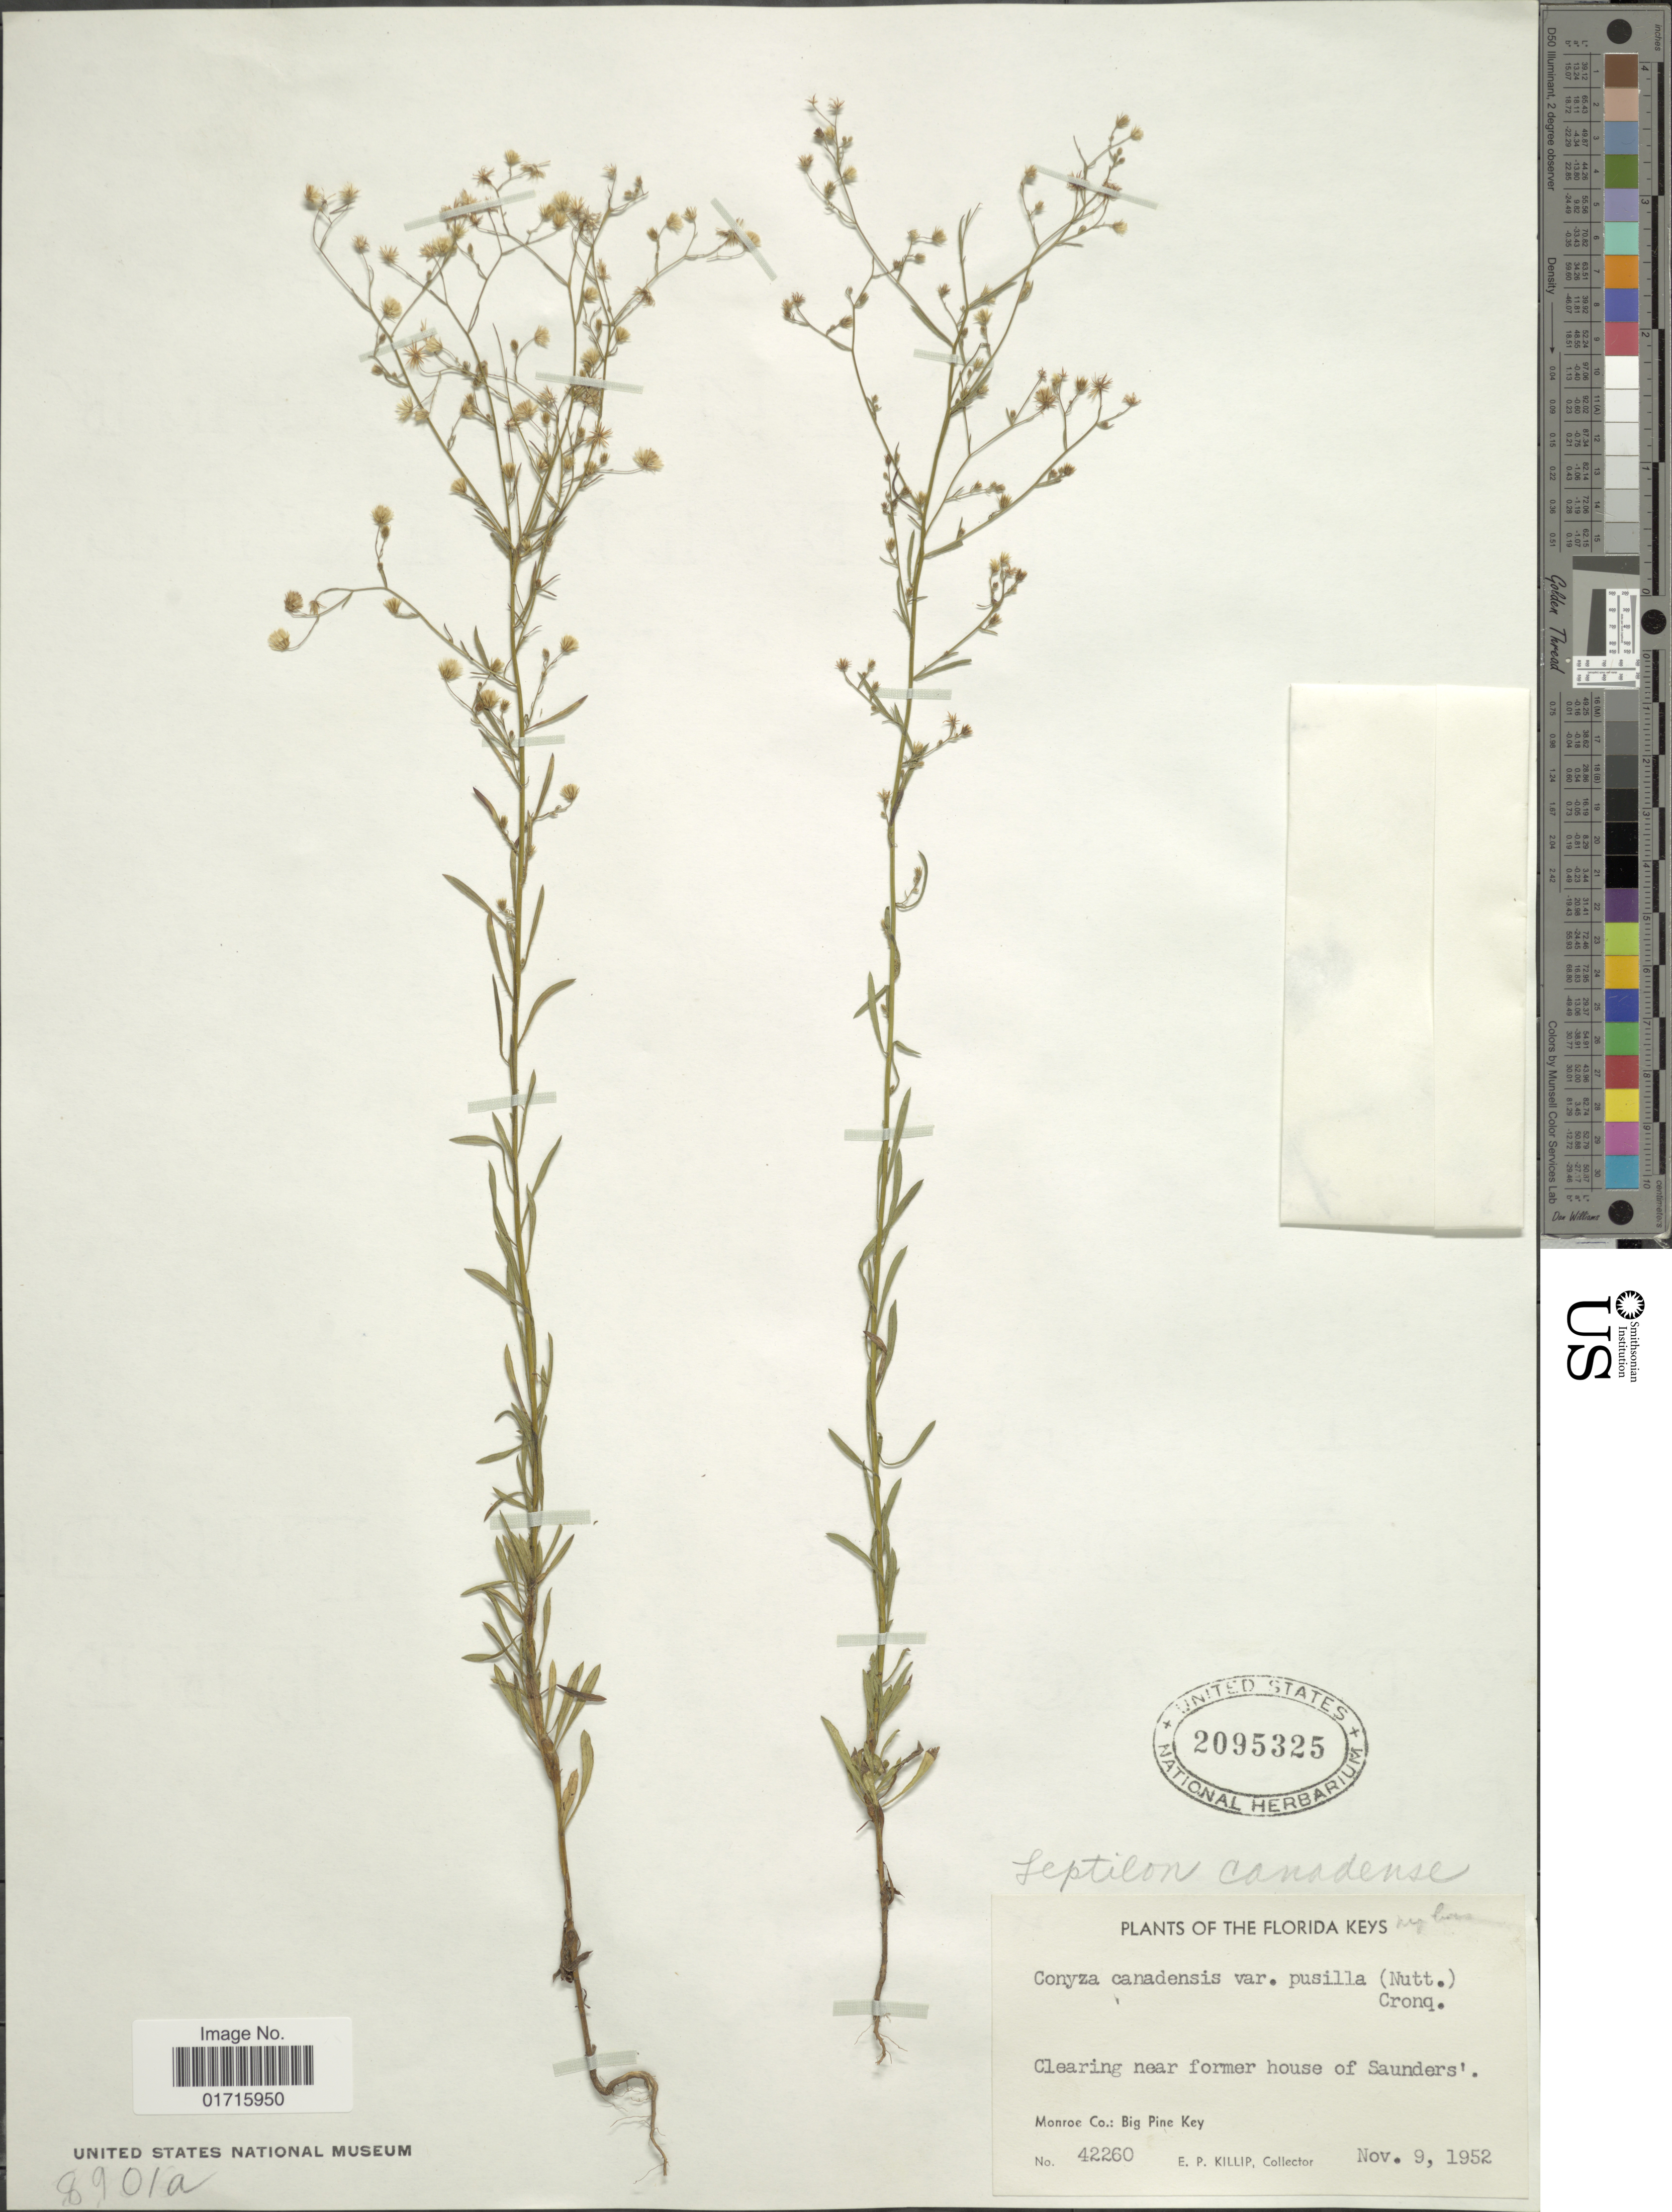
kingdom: Plantae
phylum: Tracheophyta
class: Magnoliopsida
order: Asterales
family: Asteraceae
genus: Conyza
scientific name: Conyza canadensis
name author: (L.) Cronq.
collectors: E. P. Killip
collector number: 42260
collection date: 1952-11-09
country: United States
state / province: Florida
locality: Florida Keys. clearing near former house of Saunders' Montroe Co.: Big Pine Key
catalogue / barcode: US 2095325